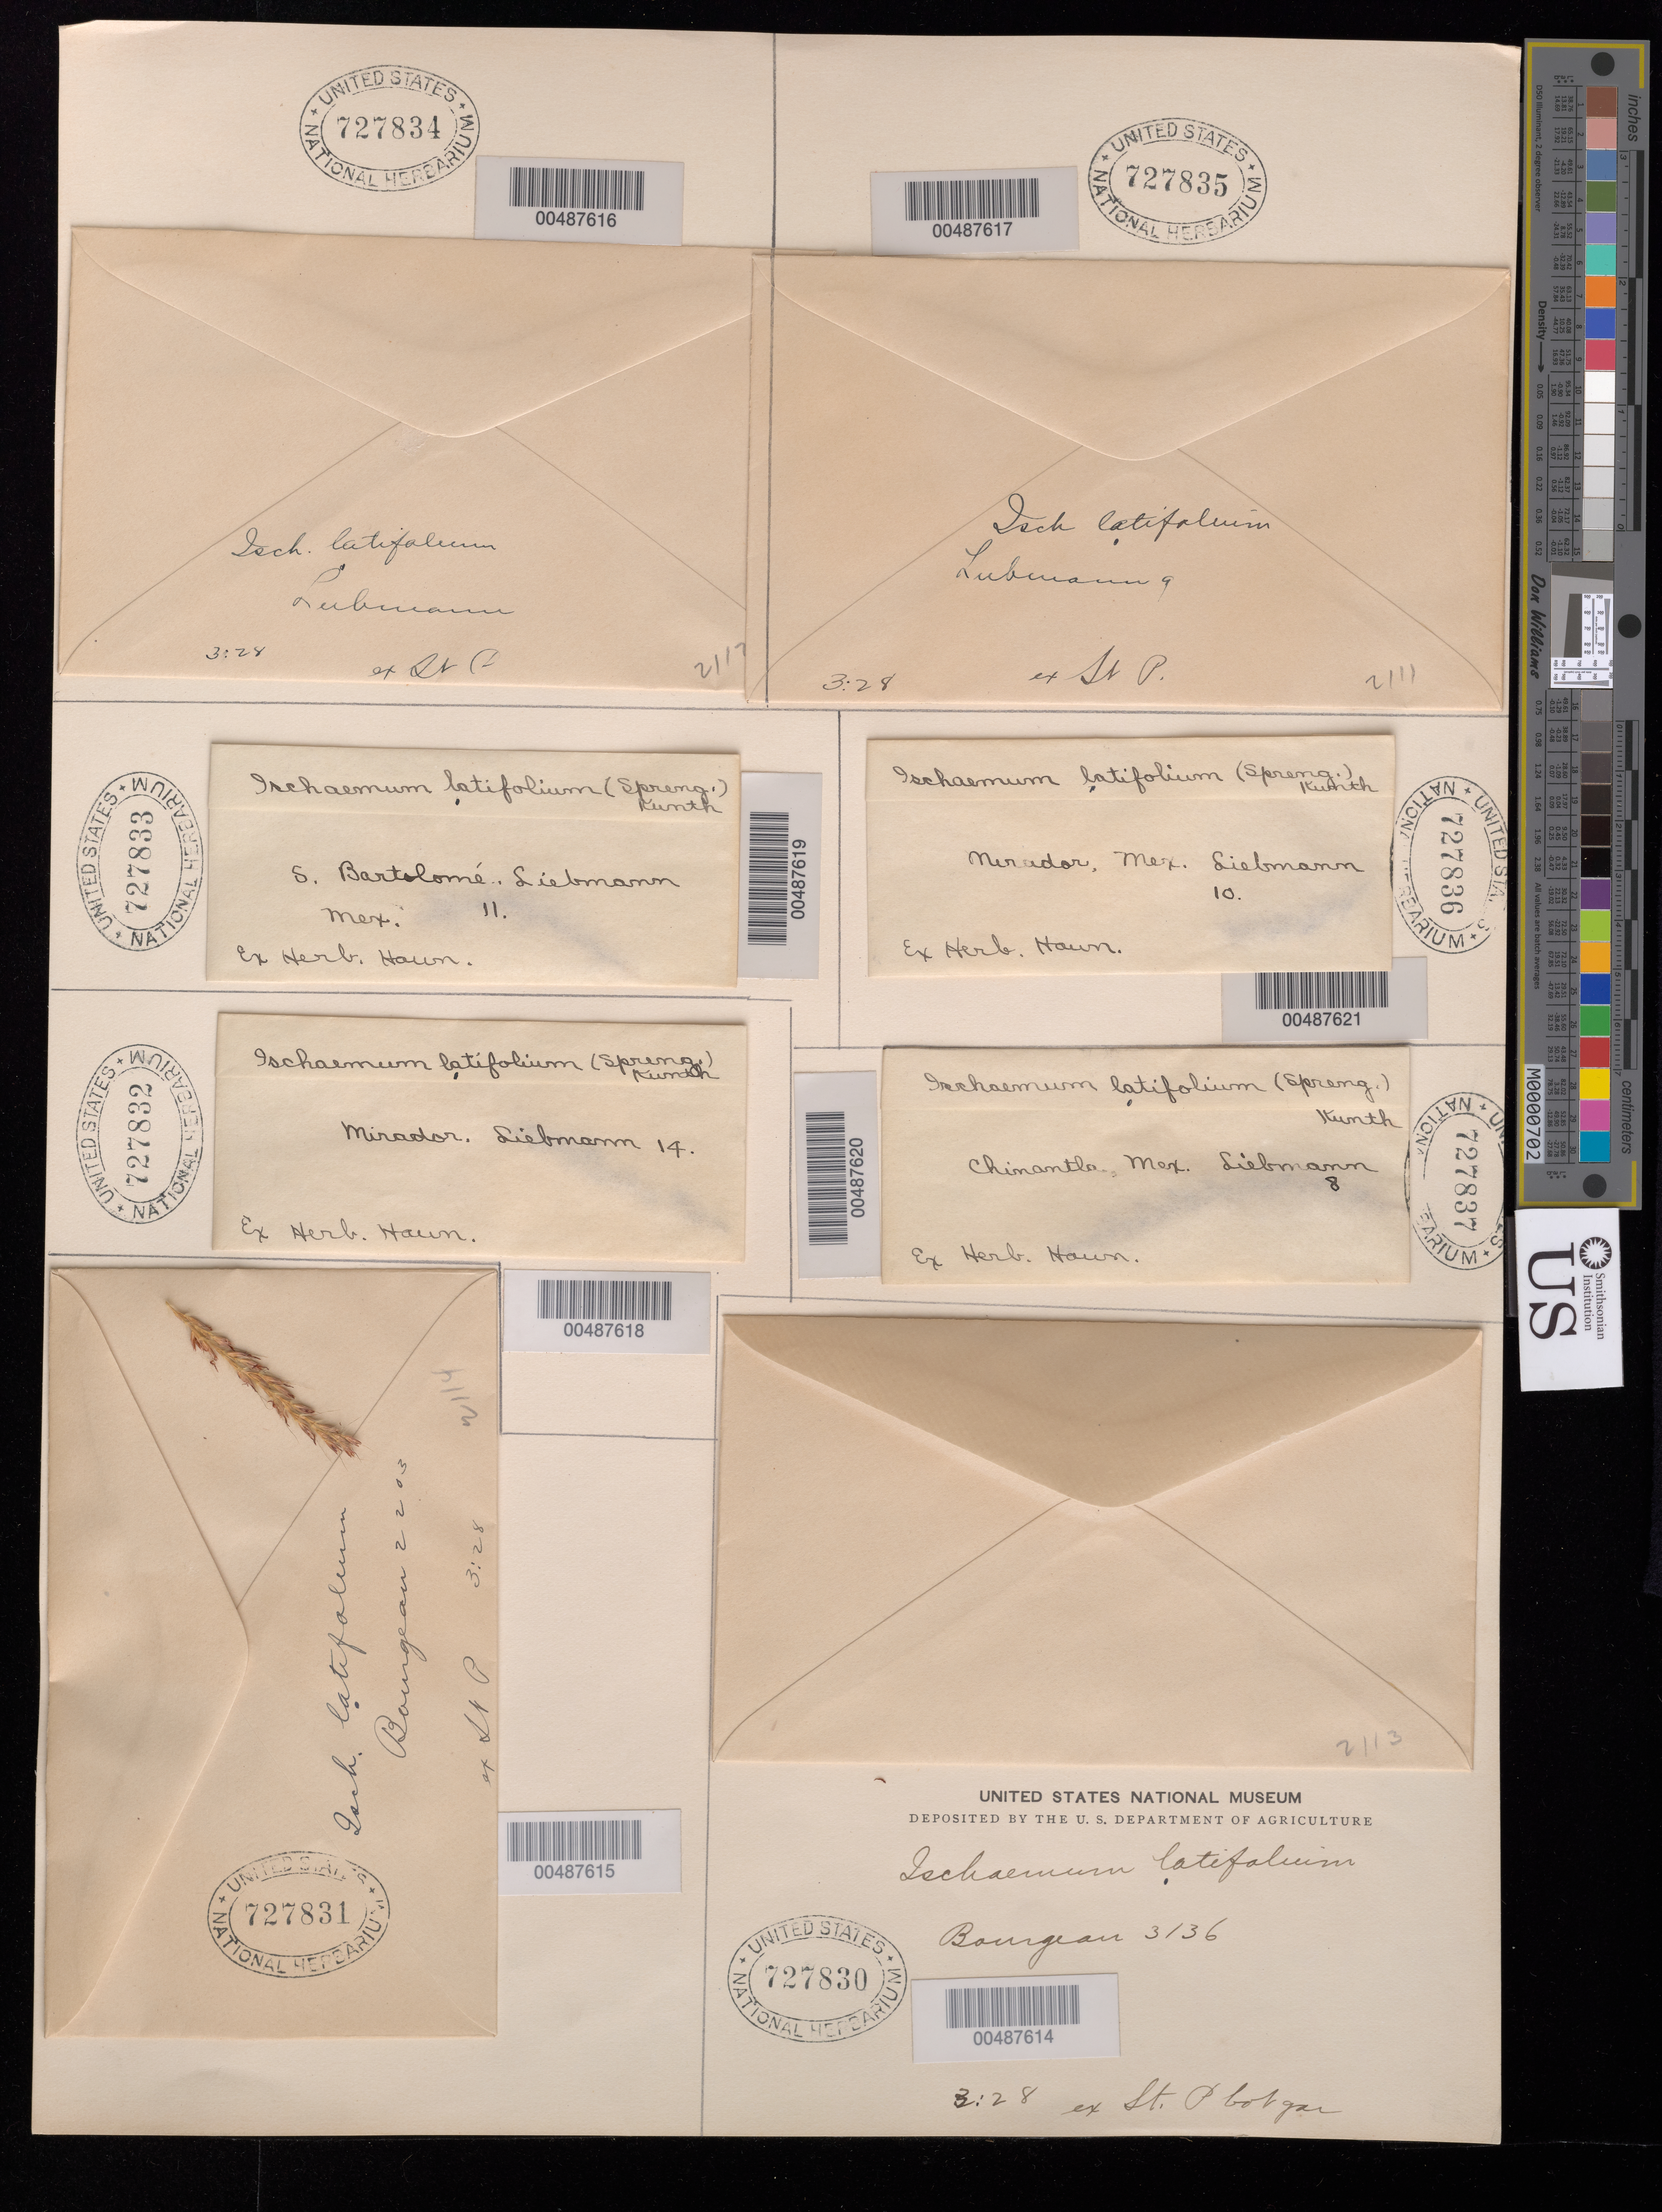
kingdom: Plantae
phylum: Tracheophyta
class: Liliopsida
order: Poales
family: Poaceae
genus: Ischaemum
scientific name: Ischaemum latifolium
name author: (Spreng.) Kunth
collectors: E. Bourgeau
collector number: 2203/2114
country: Mexico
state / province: Jalisco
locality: San Ramon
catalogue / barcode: US 727831